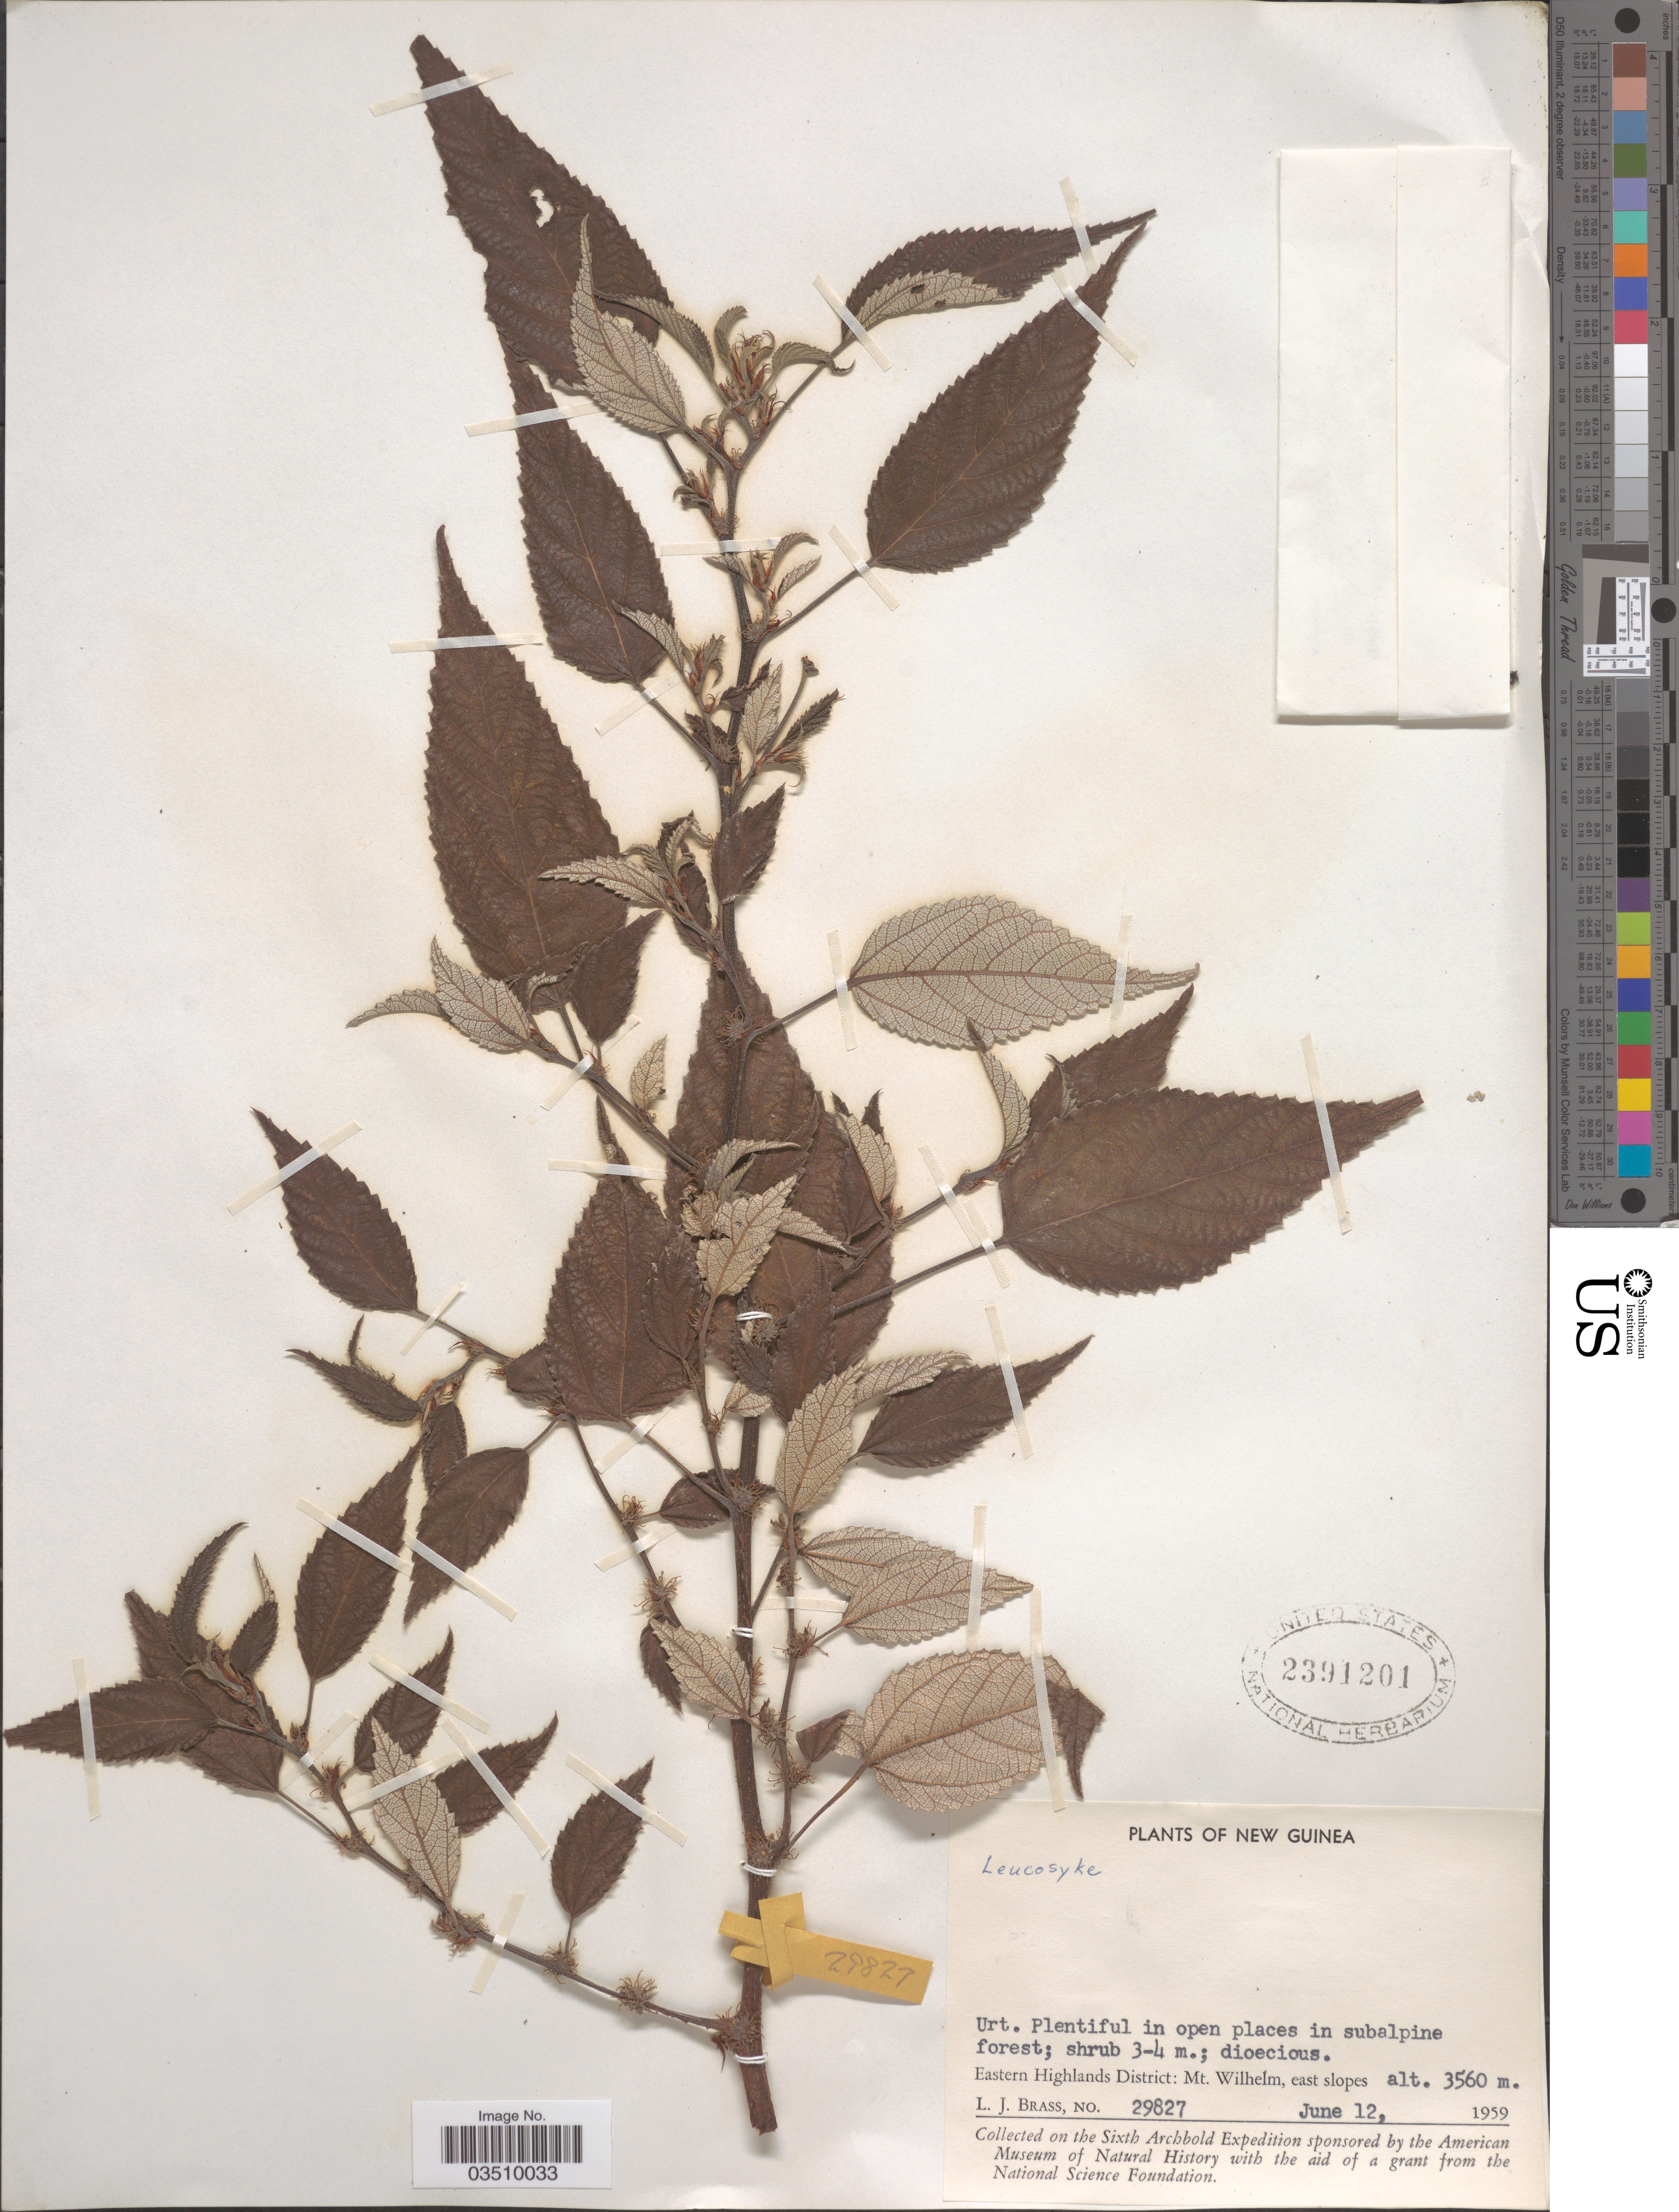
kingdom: Plantae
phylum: Tracheophyta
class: Magnoliopsida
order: Rosales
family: Urticaceae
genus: Leucosyke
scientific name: Leucosyke sp.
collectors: L. J. Brass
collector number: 29827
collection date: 1959-06-12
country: Papua New Guinea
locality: New Guinea. Eastern Highlands District: Mt. Wilhelm, east slopes.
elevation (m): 3560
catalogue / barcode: US 2391201